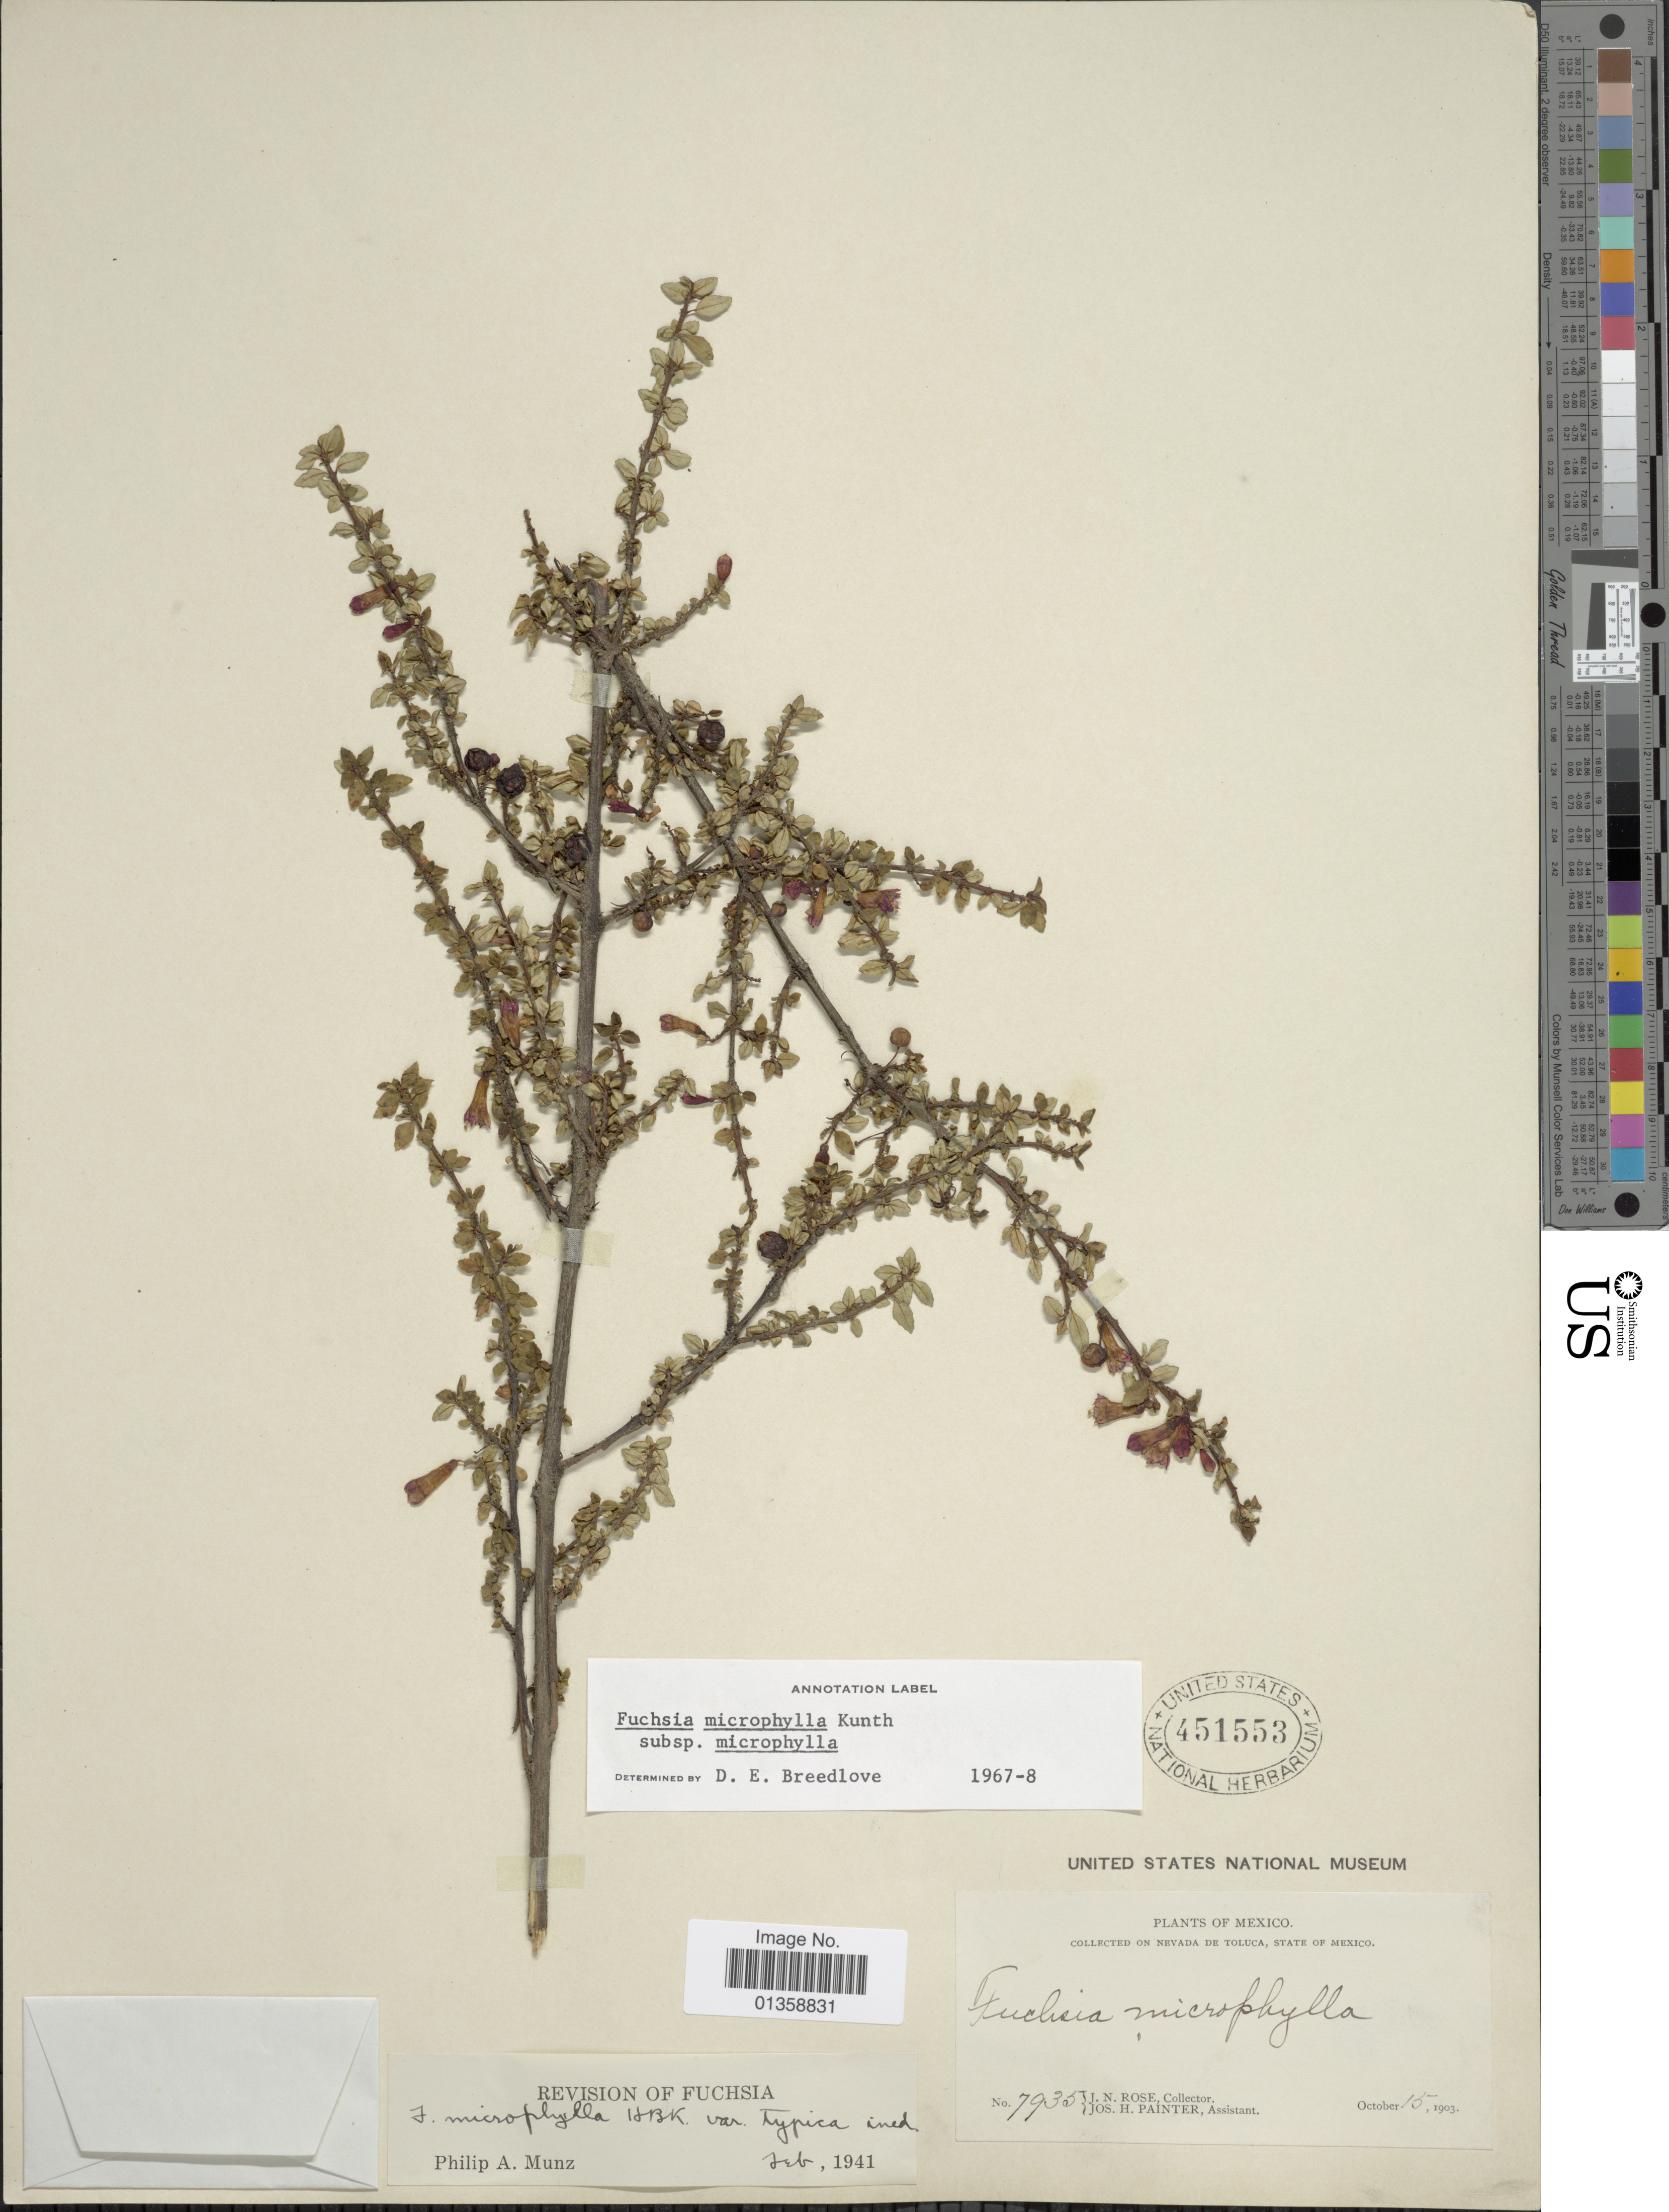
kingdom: Plantae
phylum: Tracheophyta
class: Magnoliopsida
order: Myrtales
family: Onagraceae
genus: Fuchsia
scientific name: Fuchsia microphylla subsp. microphylla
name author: Kunth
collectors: J. N. Rose & J. H. Painter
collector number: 7935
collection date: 1903-10-15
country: Mexico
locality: Nevada de Toluca, State of Mexico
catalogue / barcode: US 451553